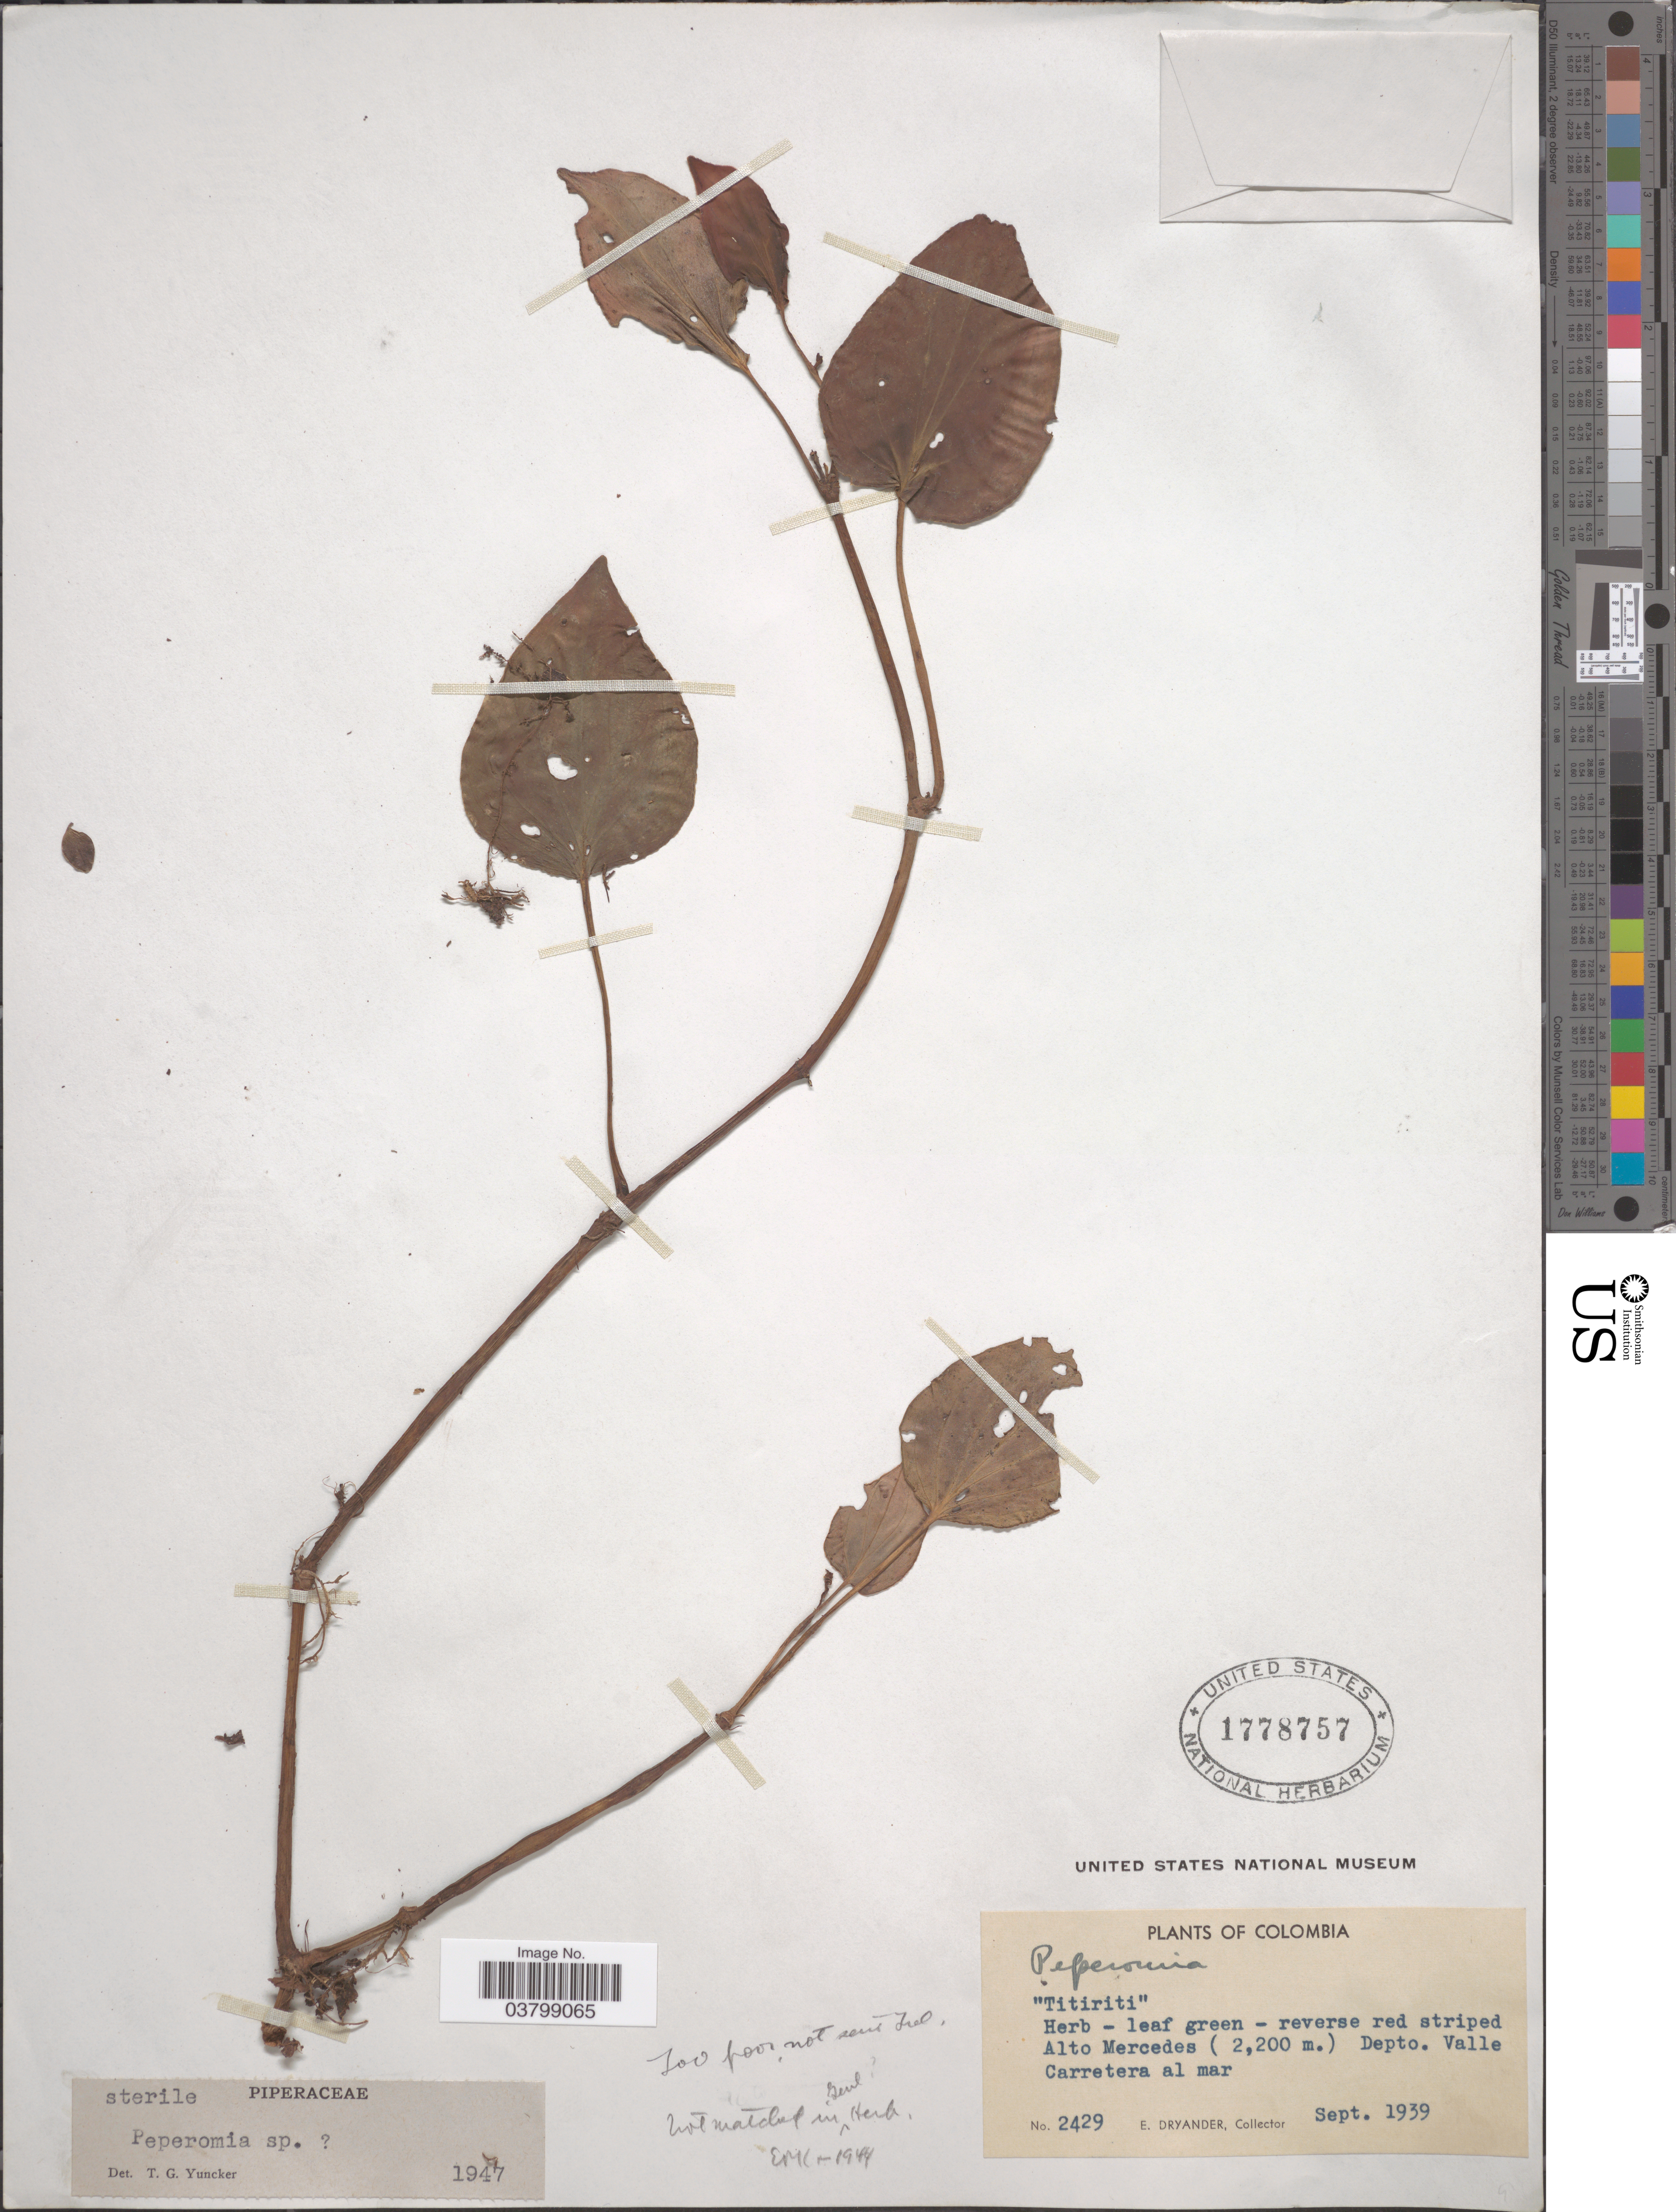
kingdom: Plantae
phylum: Tracheophyta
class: Magnoliopsida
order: Piperales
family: Piperaceae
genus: Peperomia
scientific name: Peperomia sp.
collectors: E. Dryander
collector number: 2429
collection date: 1939-09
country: Colombia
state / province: Valle del Cauca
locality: Alto Mercedes. Depto. Valle Carretera al mar.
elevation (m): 2200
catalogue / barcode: US 1778757